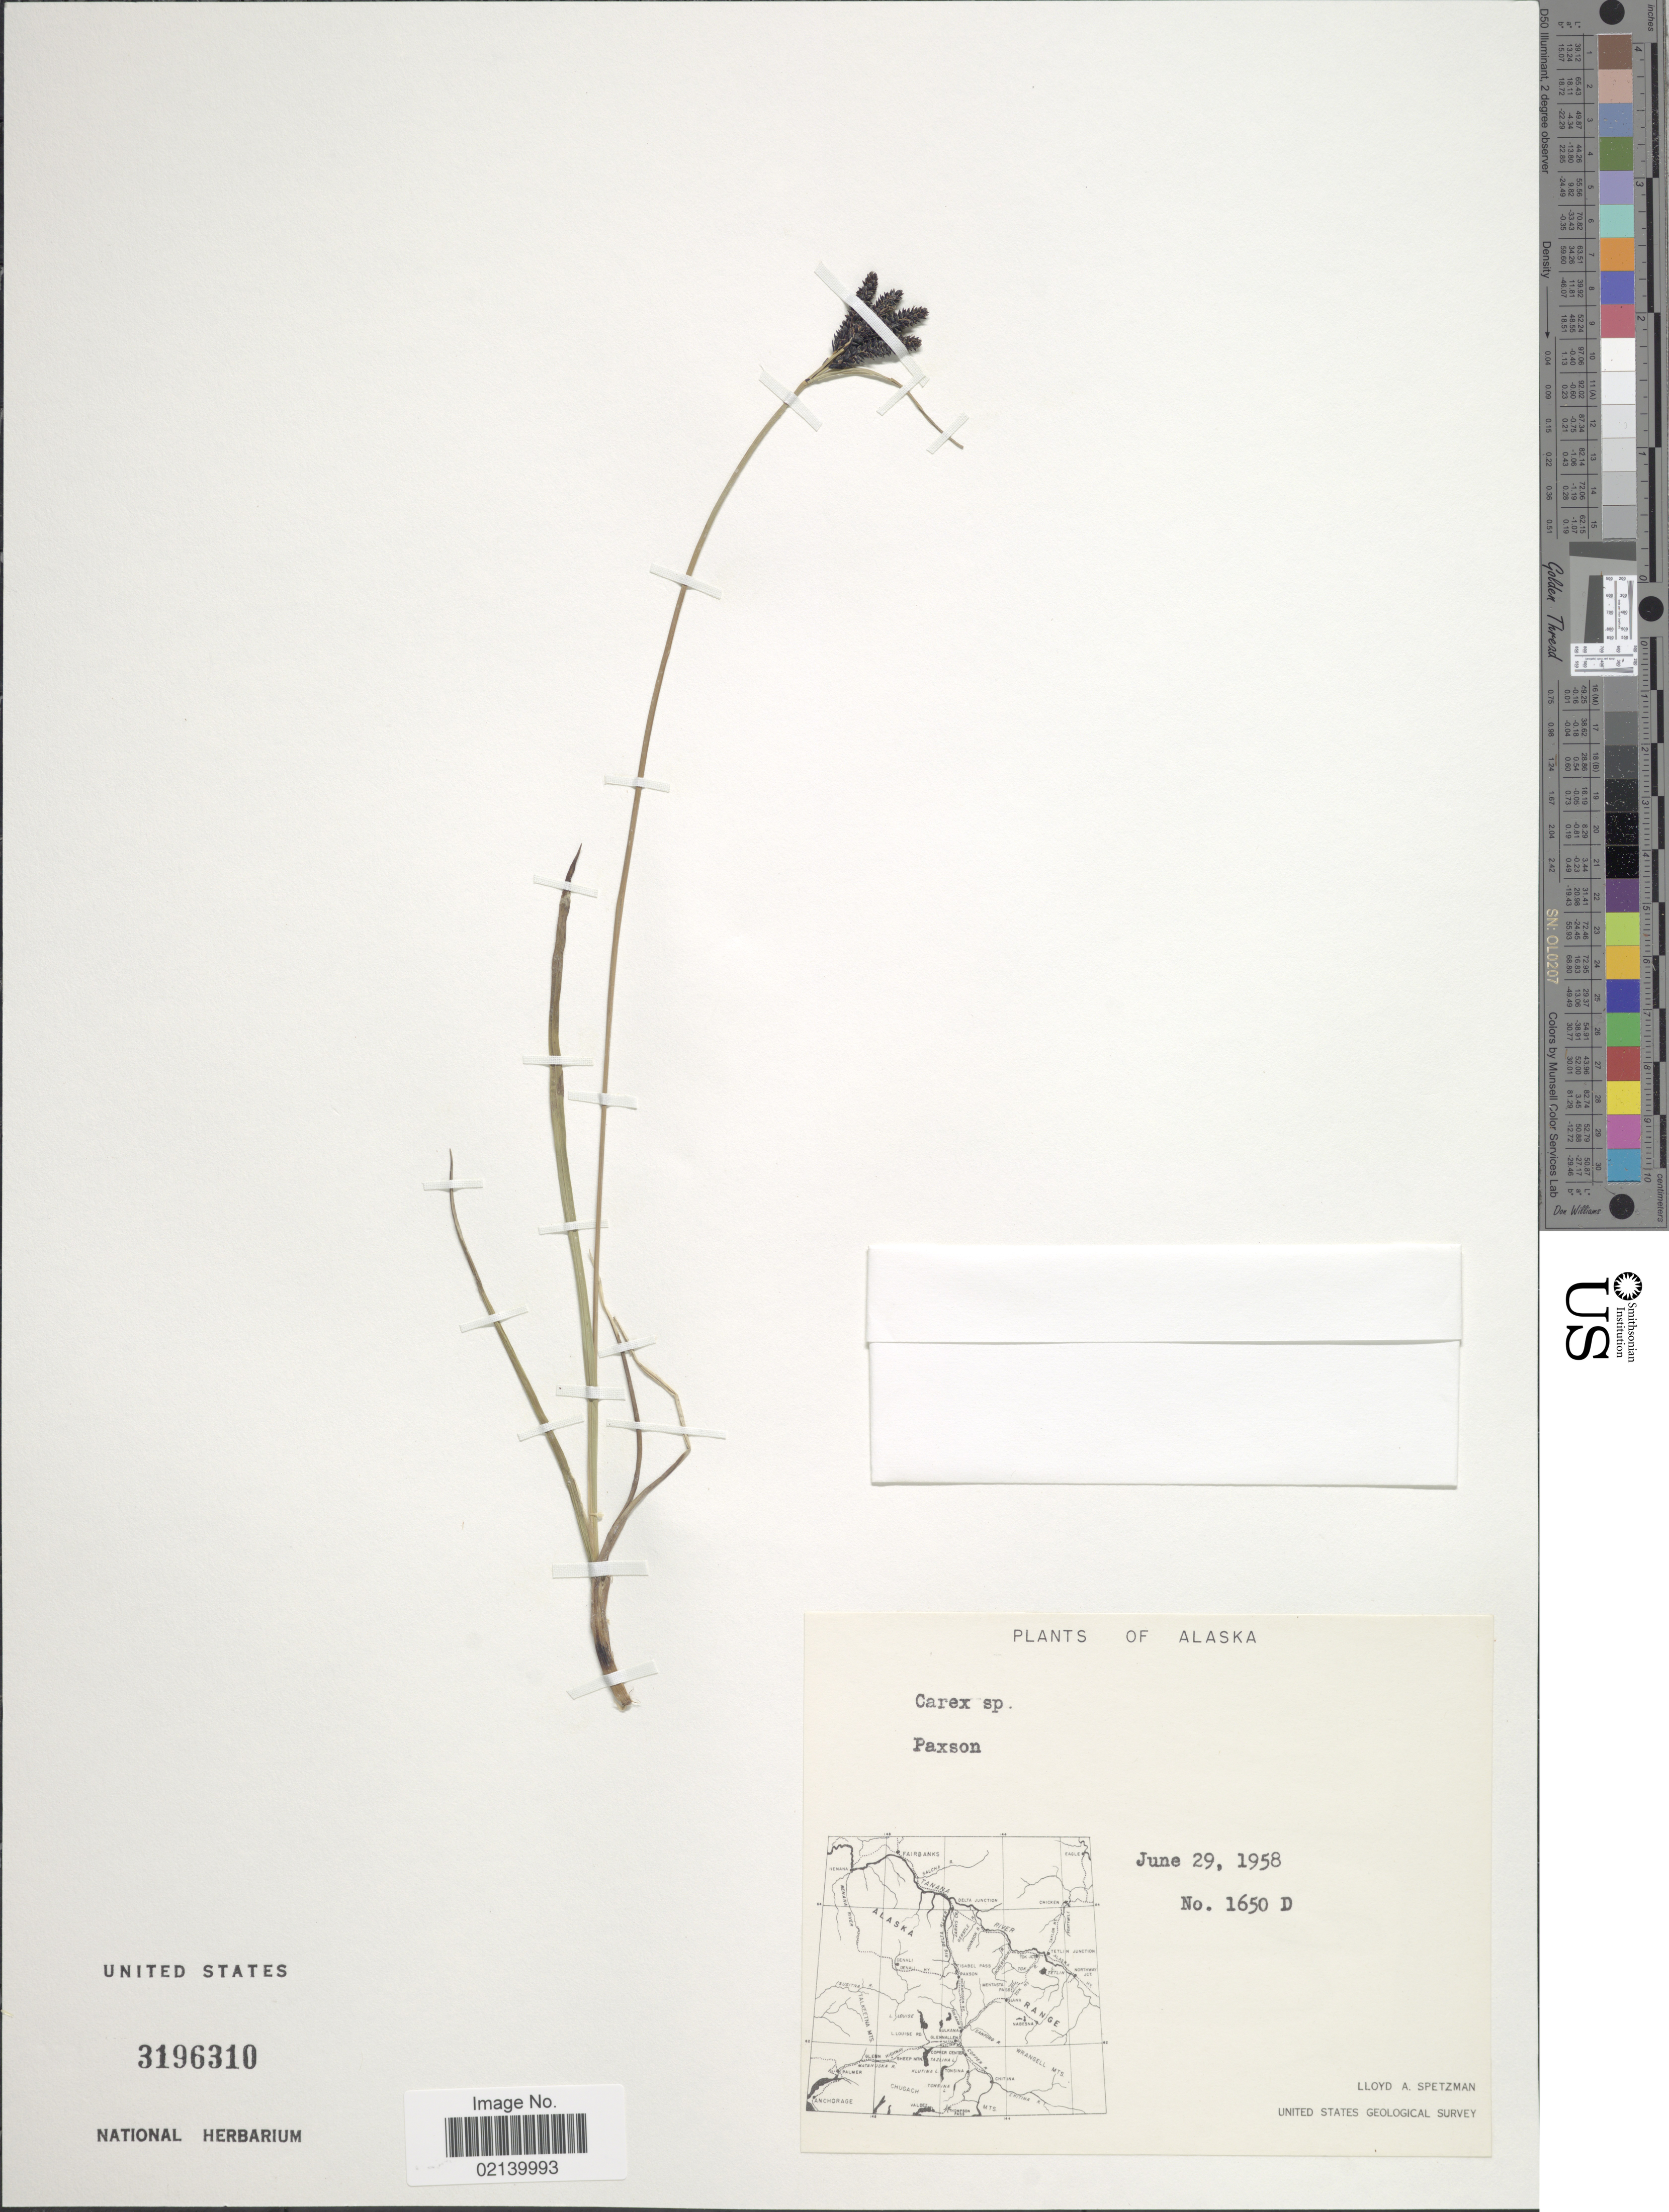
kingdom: Plantae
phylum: Tracheophyta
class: Liliopsida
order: Poales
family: Cyperaceae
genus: Carex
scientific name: Carex sp.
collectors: L. Spetzman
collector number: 1650D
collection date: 1958-06-29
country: United States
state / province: Alaska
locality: Paxson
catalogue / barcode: US 3196310